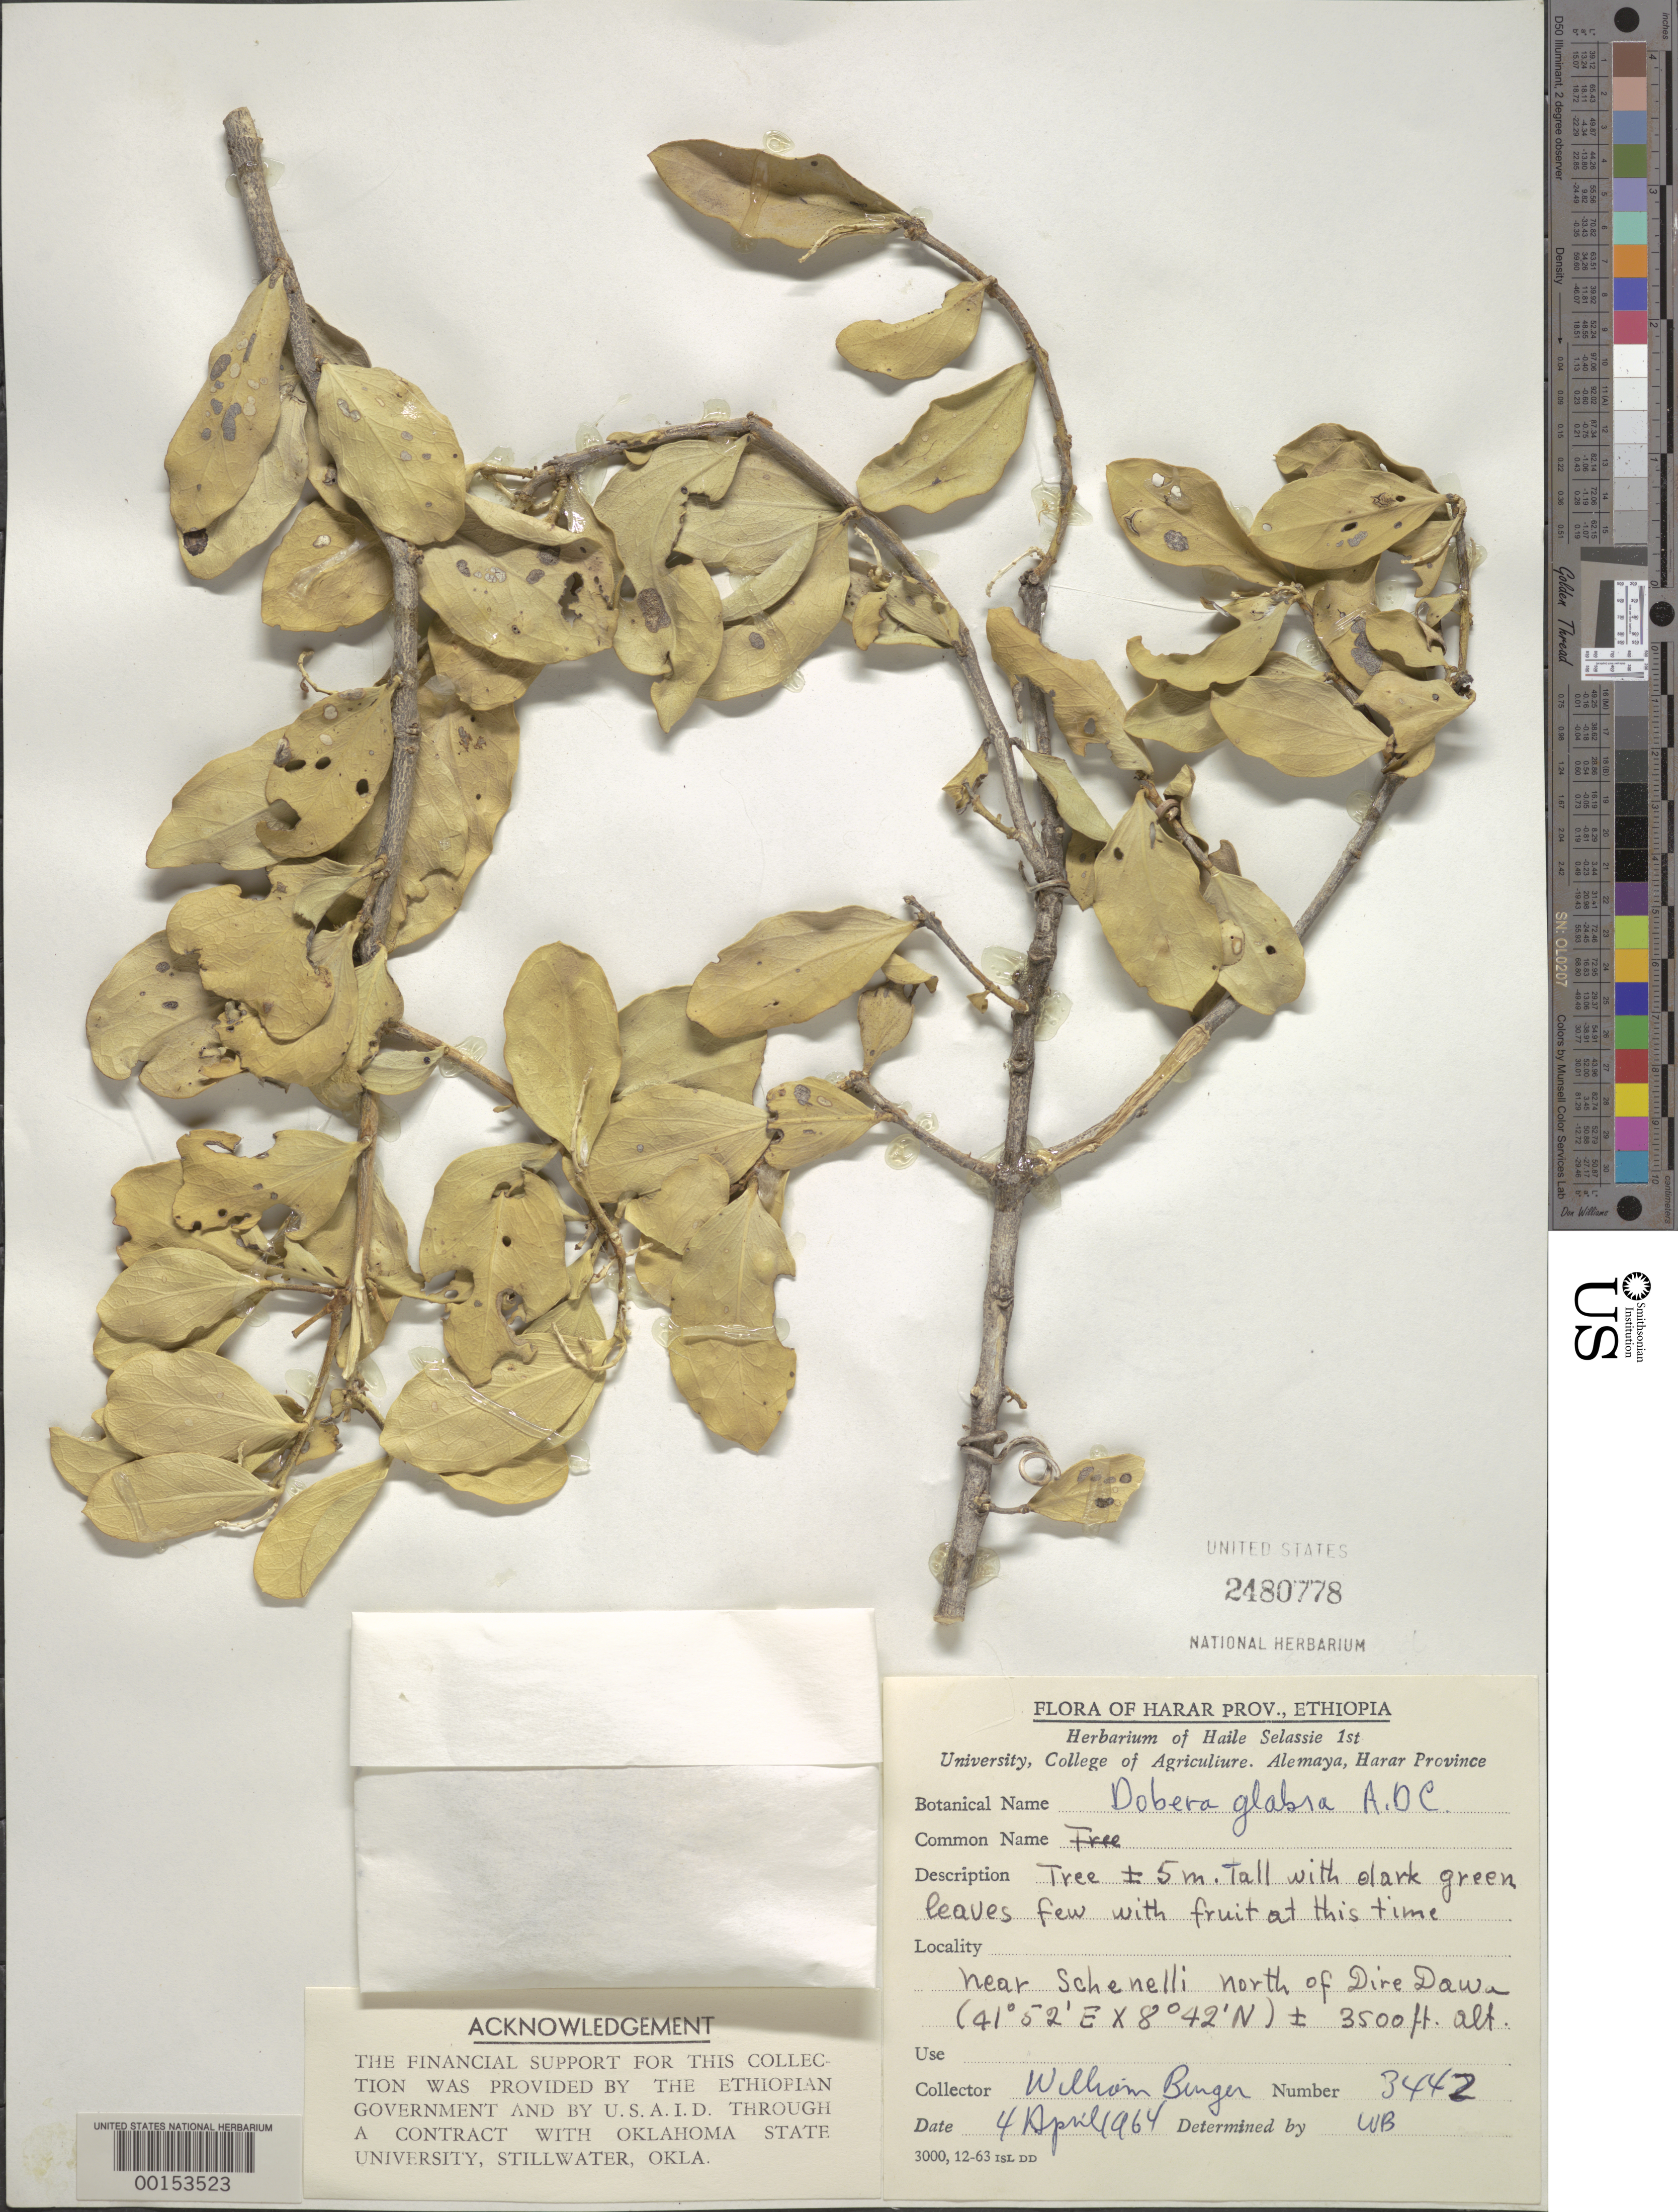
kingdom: Plantae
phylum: Tracheophyta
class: Magnoliopsida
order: Brassicales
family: Salvadoraceae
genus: Dobera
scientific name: Dobera glabra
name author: (Forssk.) Juss. ex Poir.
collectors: W. Burger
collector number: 3442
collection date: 1964-04-04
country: Ethiopia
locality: Harar Prov. Near Schenelli north of Dire Dawa.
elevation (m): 1067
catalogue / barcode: US 2480778